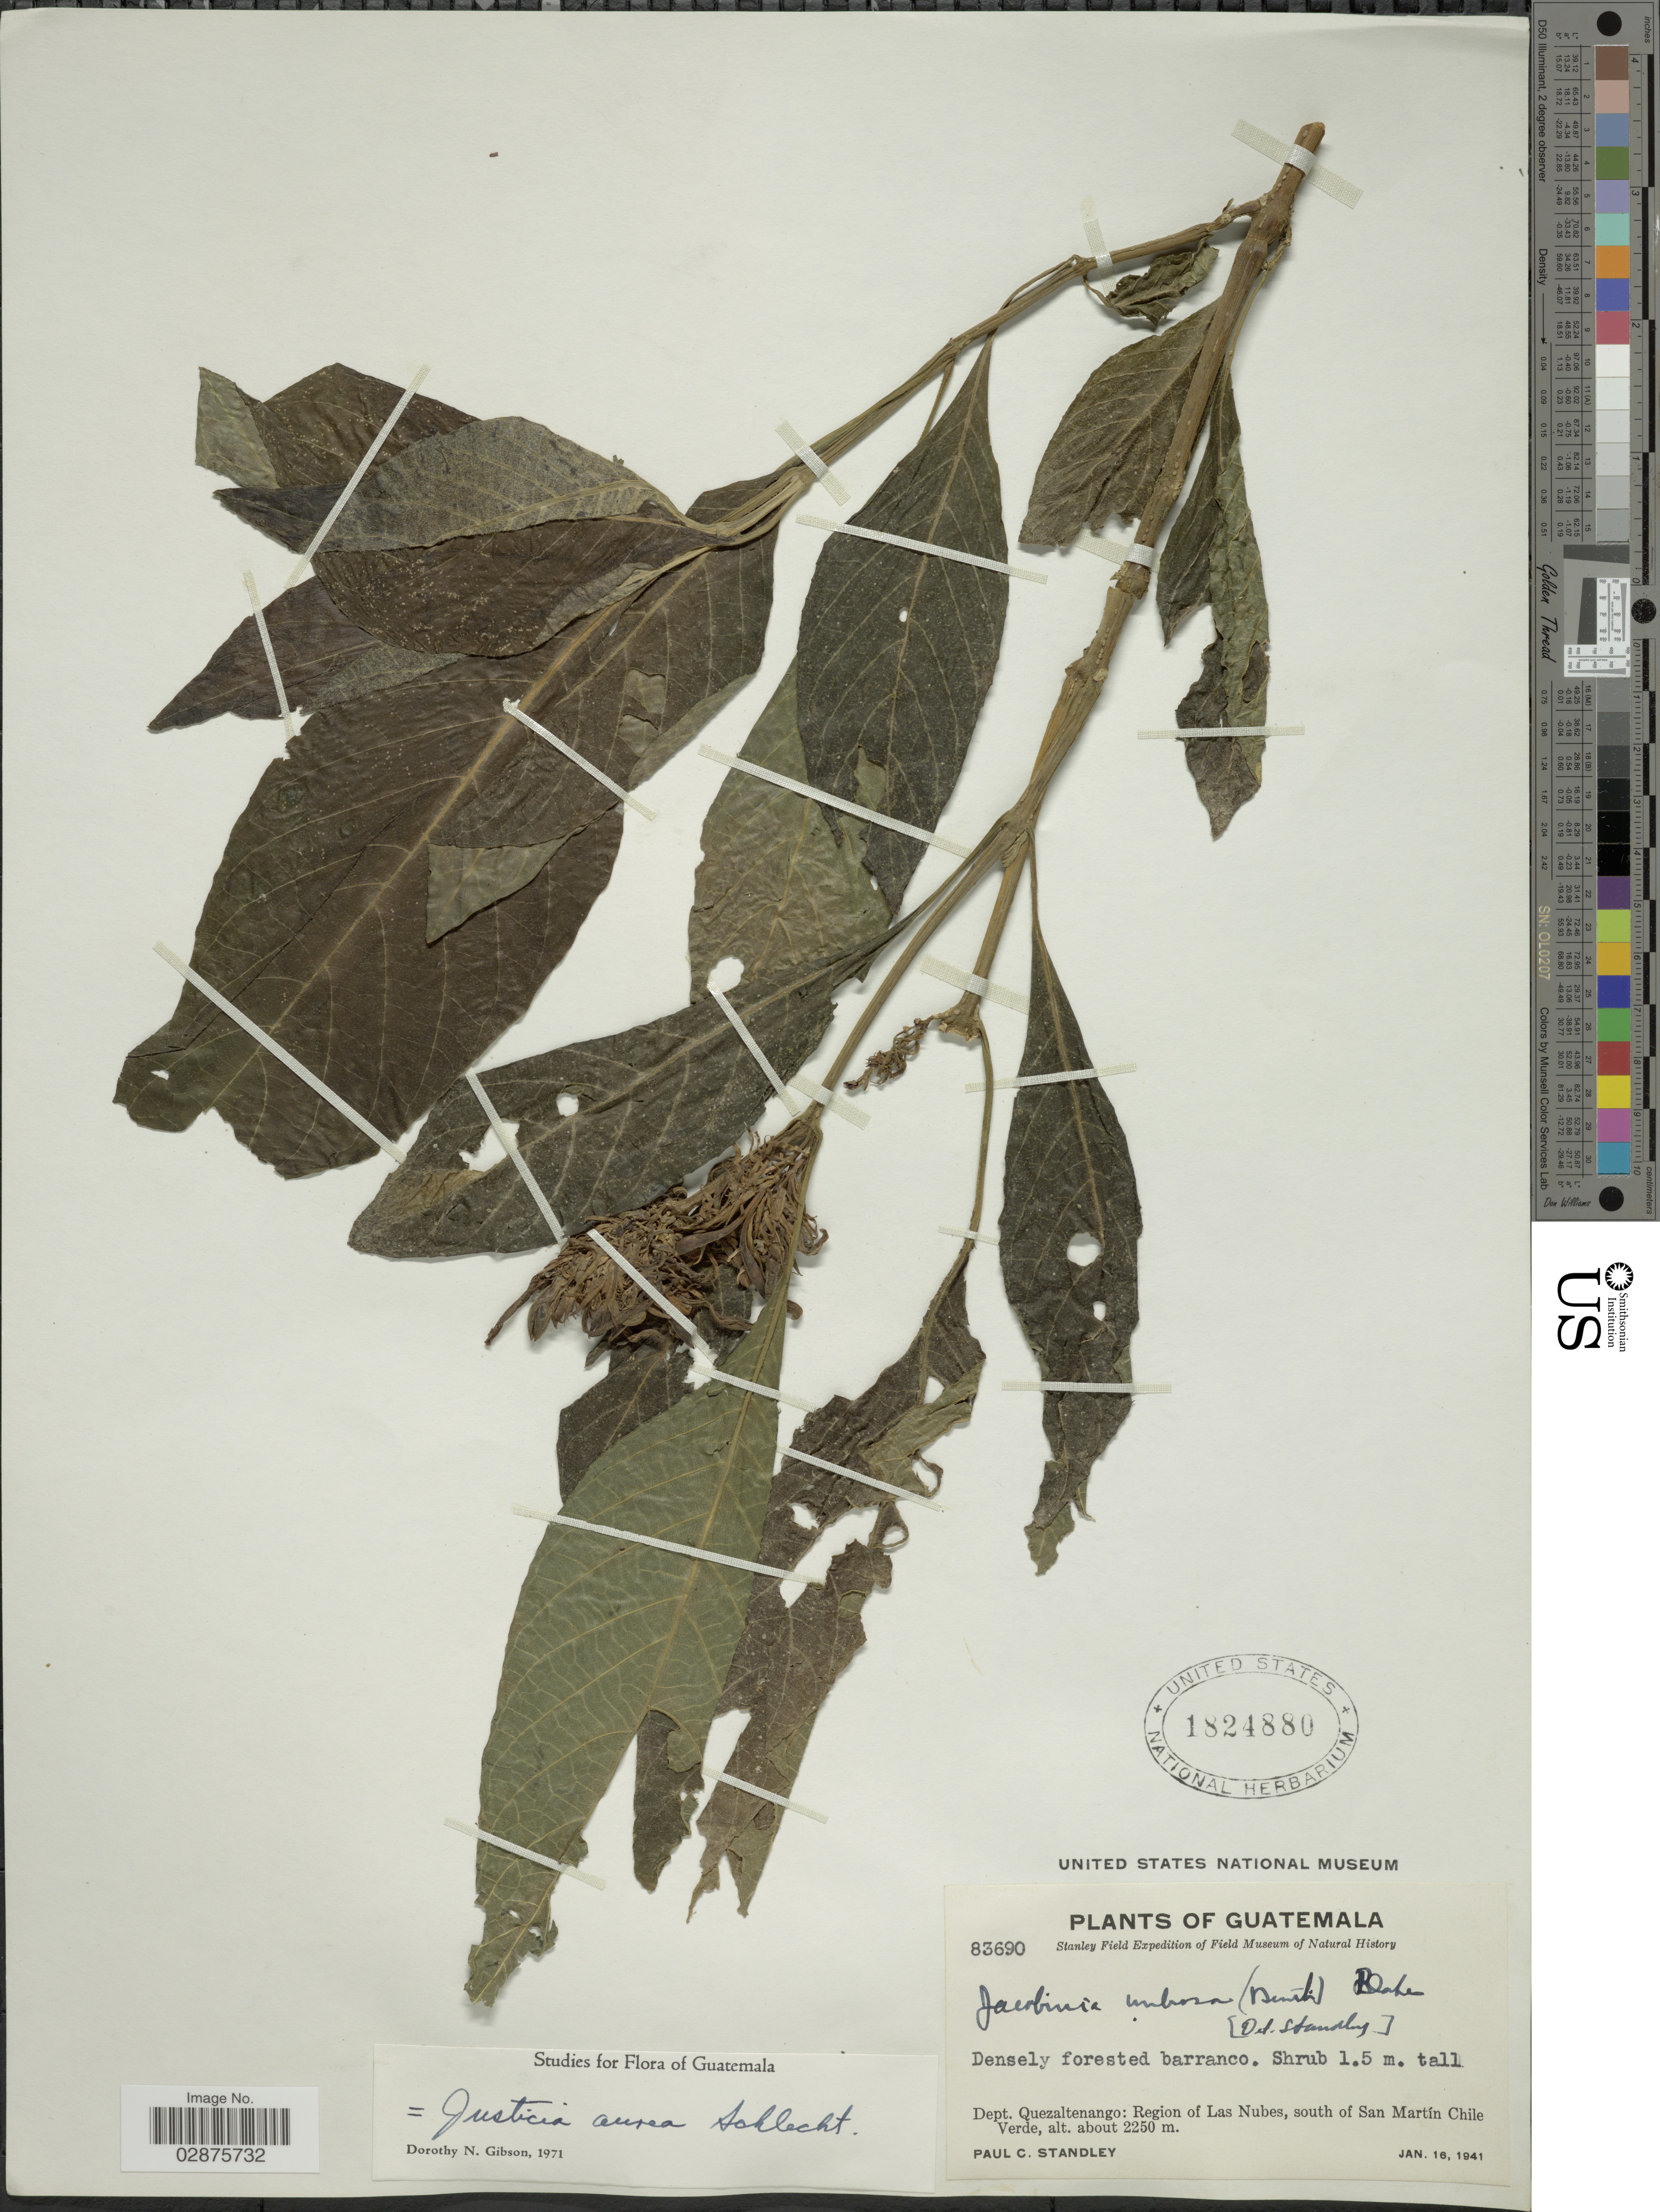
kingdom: Plantae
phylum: Tracheophyta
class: Magnoliopsida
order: Lamiales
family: Acanthaceae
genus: Justicia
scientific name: Justicia aurea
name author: Schltdl.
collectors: P. C. Standley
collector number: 83690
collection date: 1941-01-16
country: Guatemala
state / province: Quetzaltenango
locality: Dept. Quezaltenango: Region of Las Nubes, south of San Martín Chile Verde.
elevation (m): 2250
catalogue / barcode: US 1824880